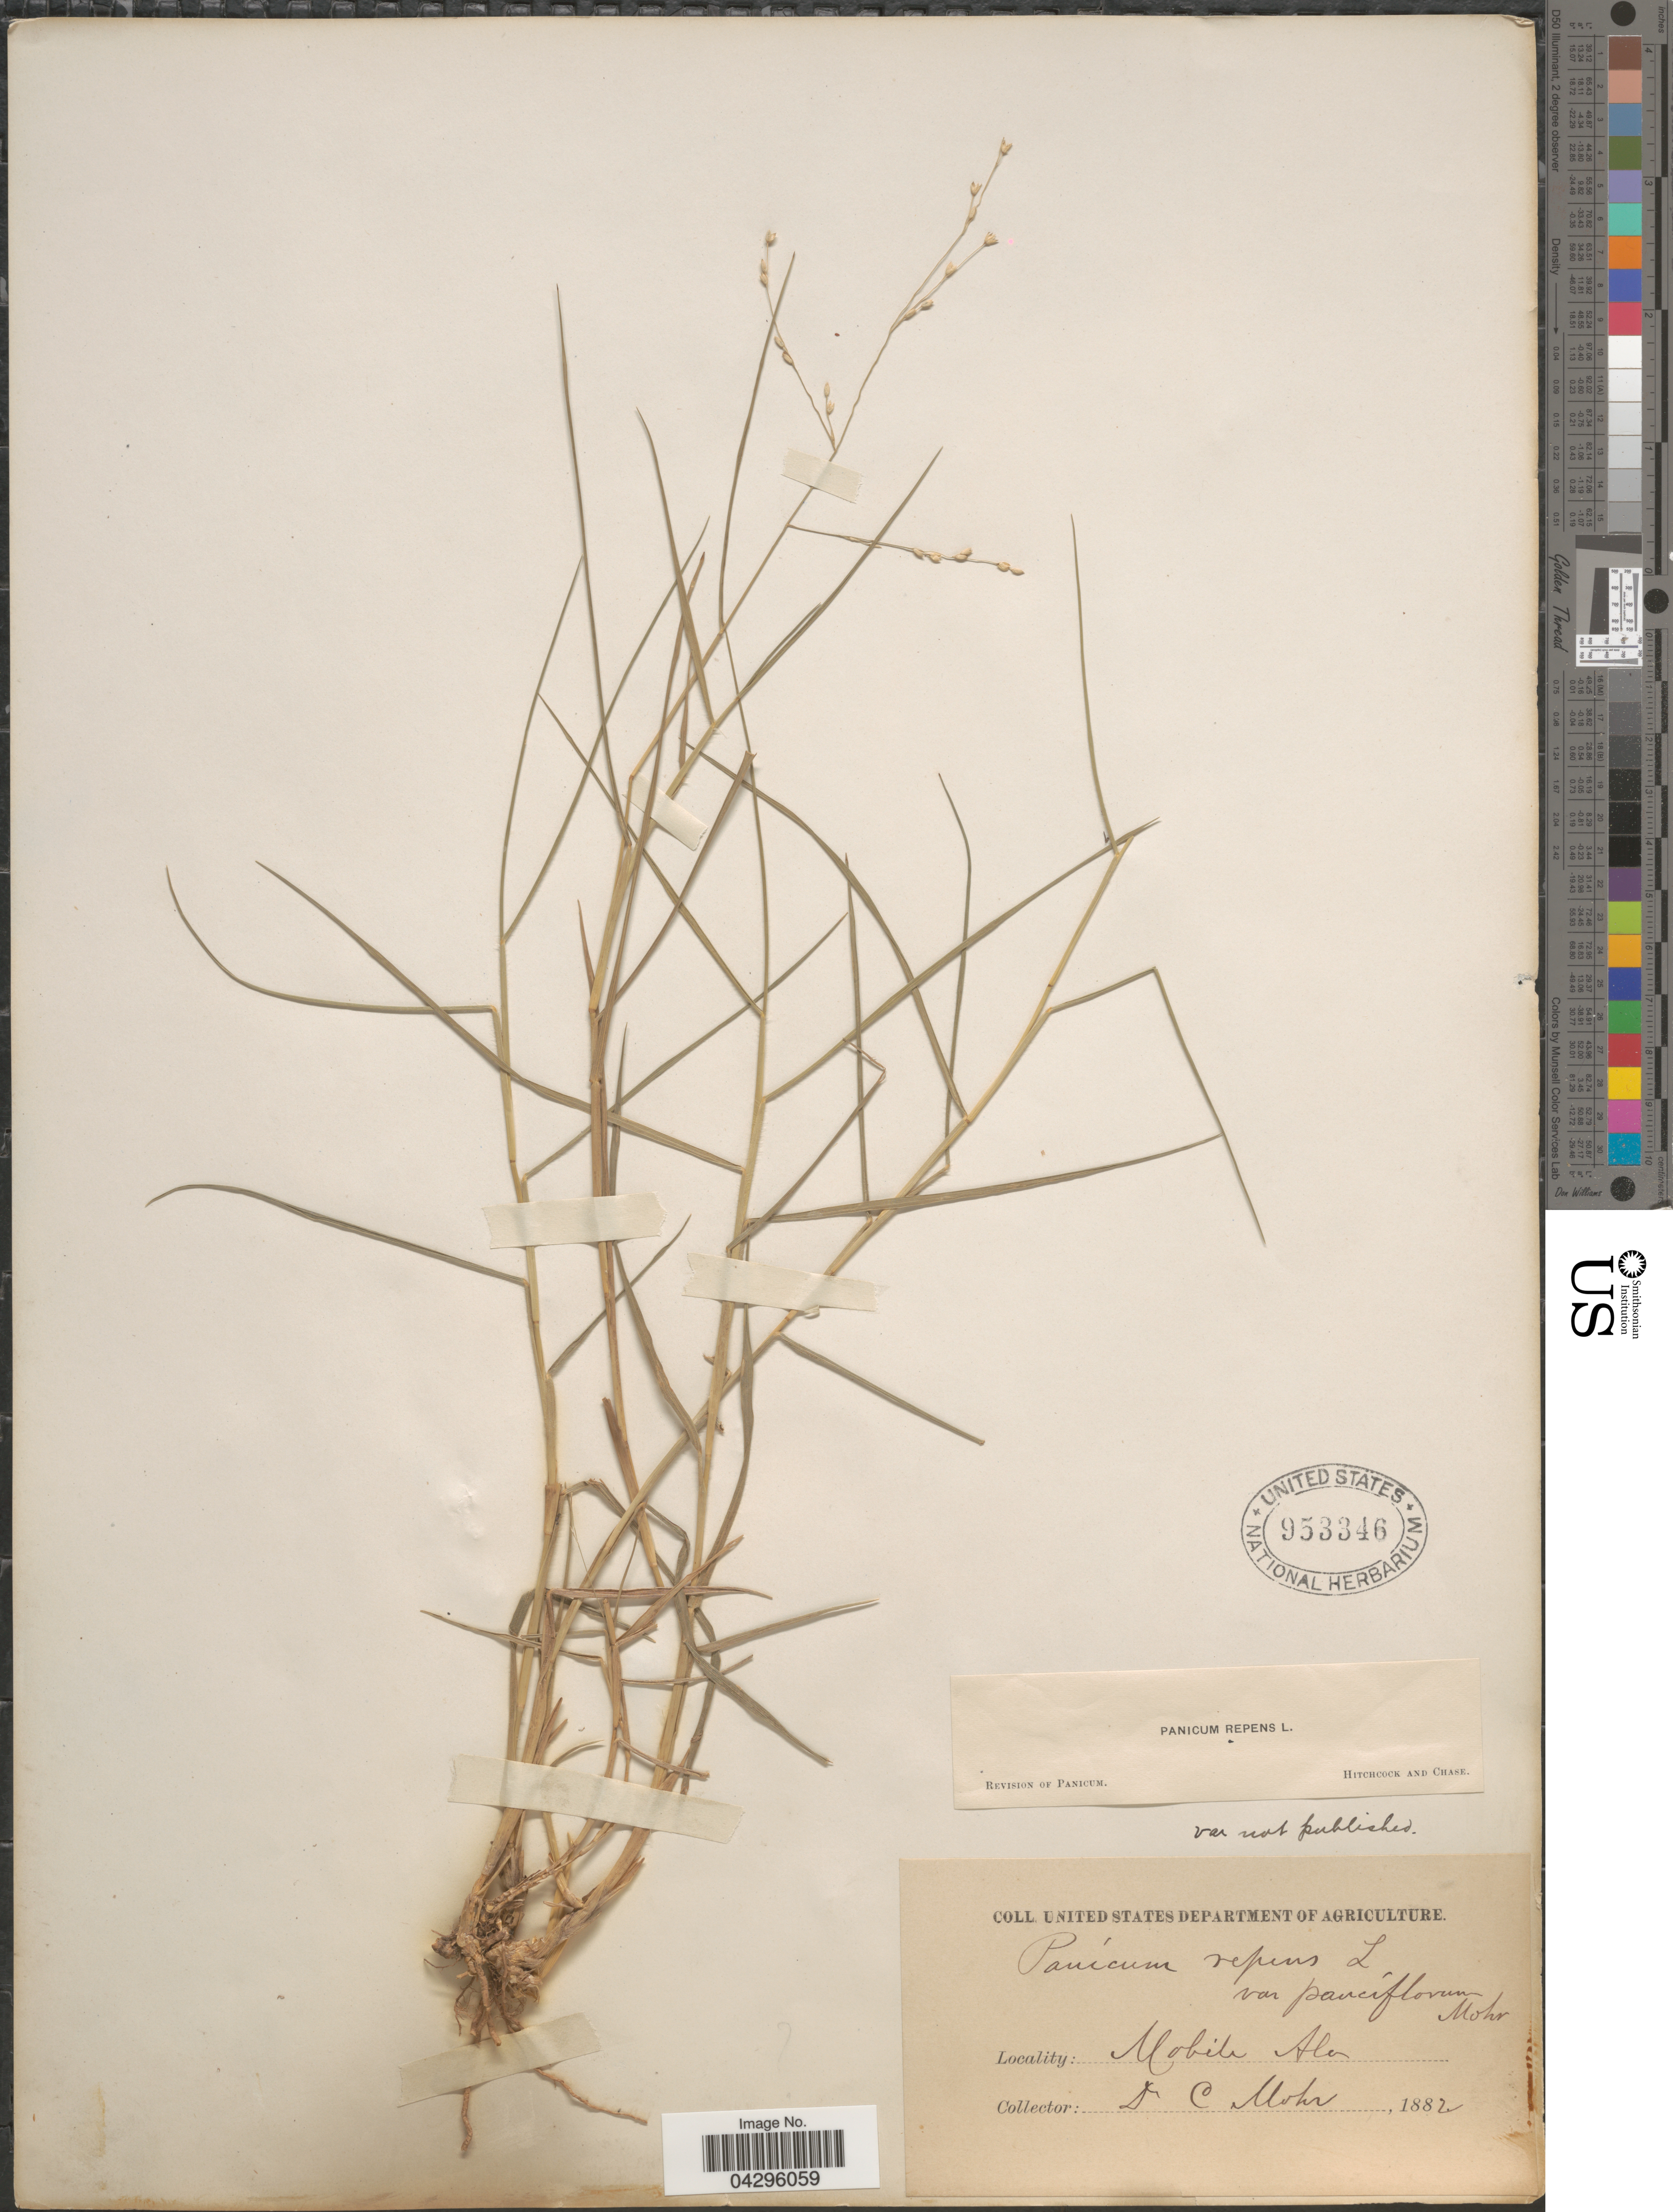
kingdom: Plantae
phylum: Tracheophyta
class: Liliopsida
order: Poales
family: Poaceae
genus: Panicum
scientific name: Panicum repens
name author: L.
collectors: C. T. Mohr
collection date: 1882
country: United States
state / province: Alabama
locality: Mobile.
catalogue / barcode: US 953346